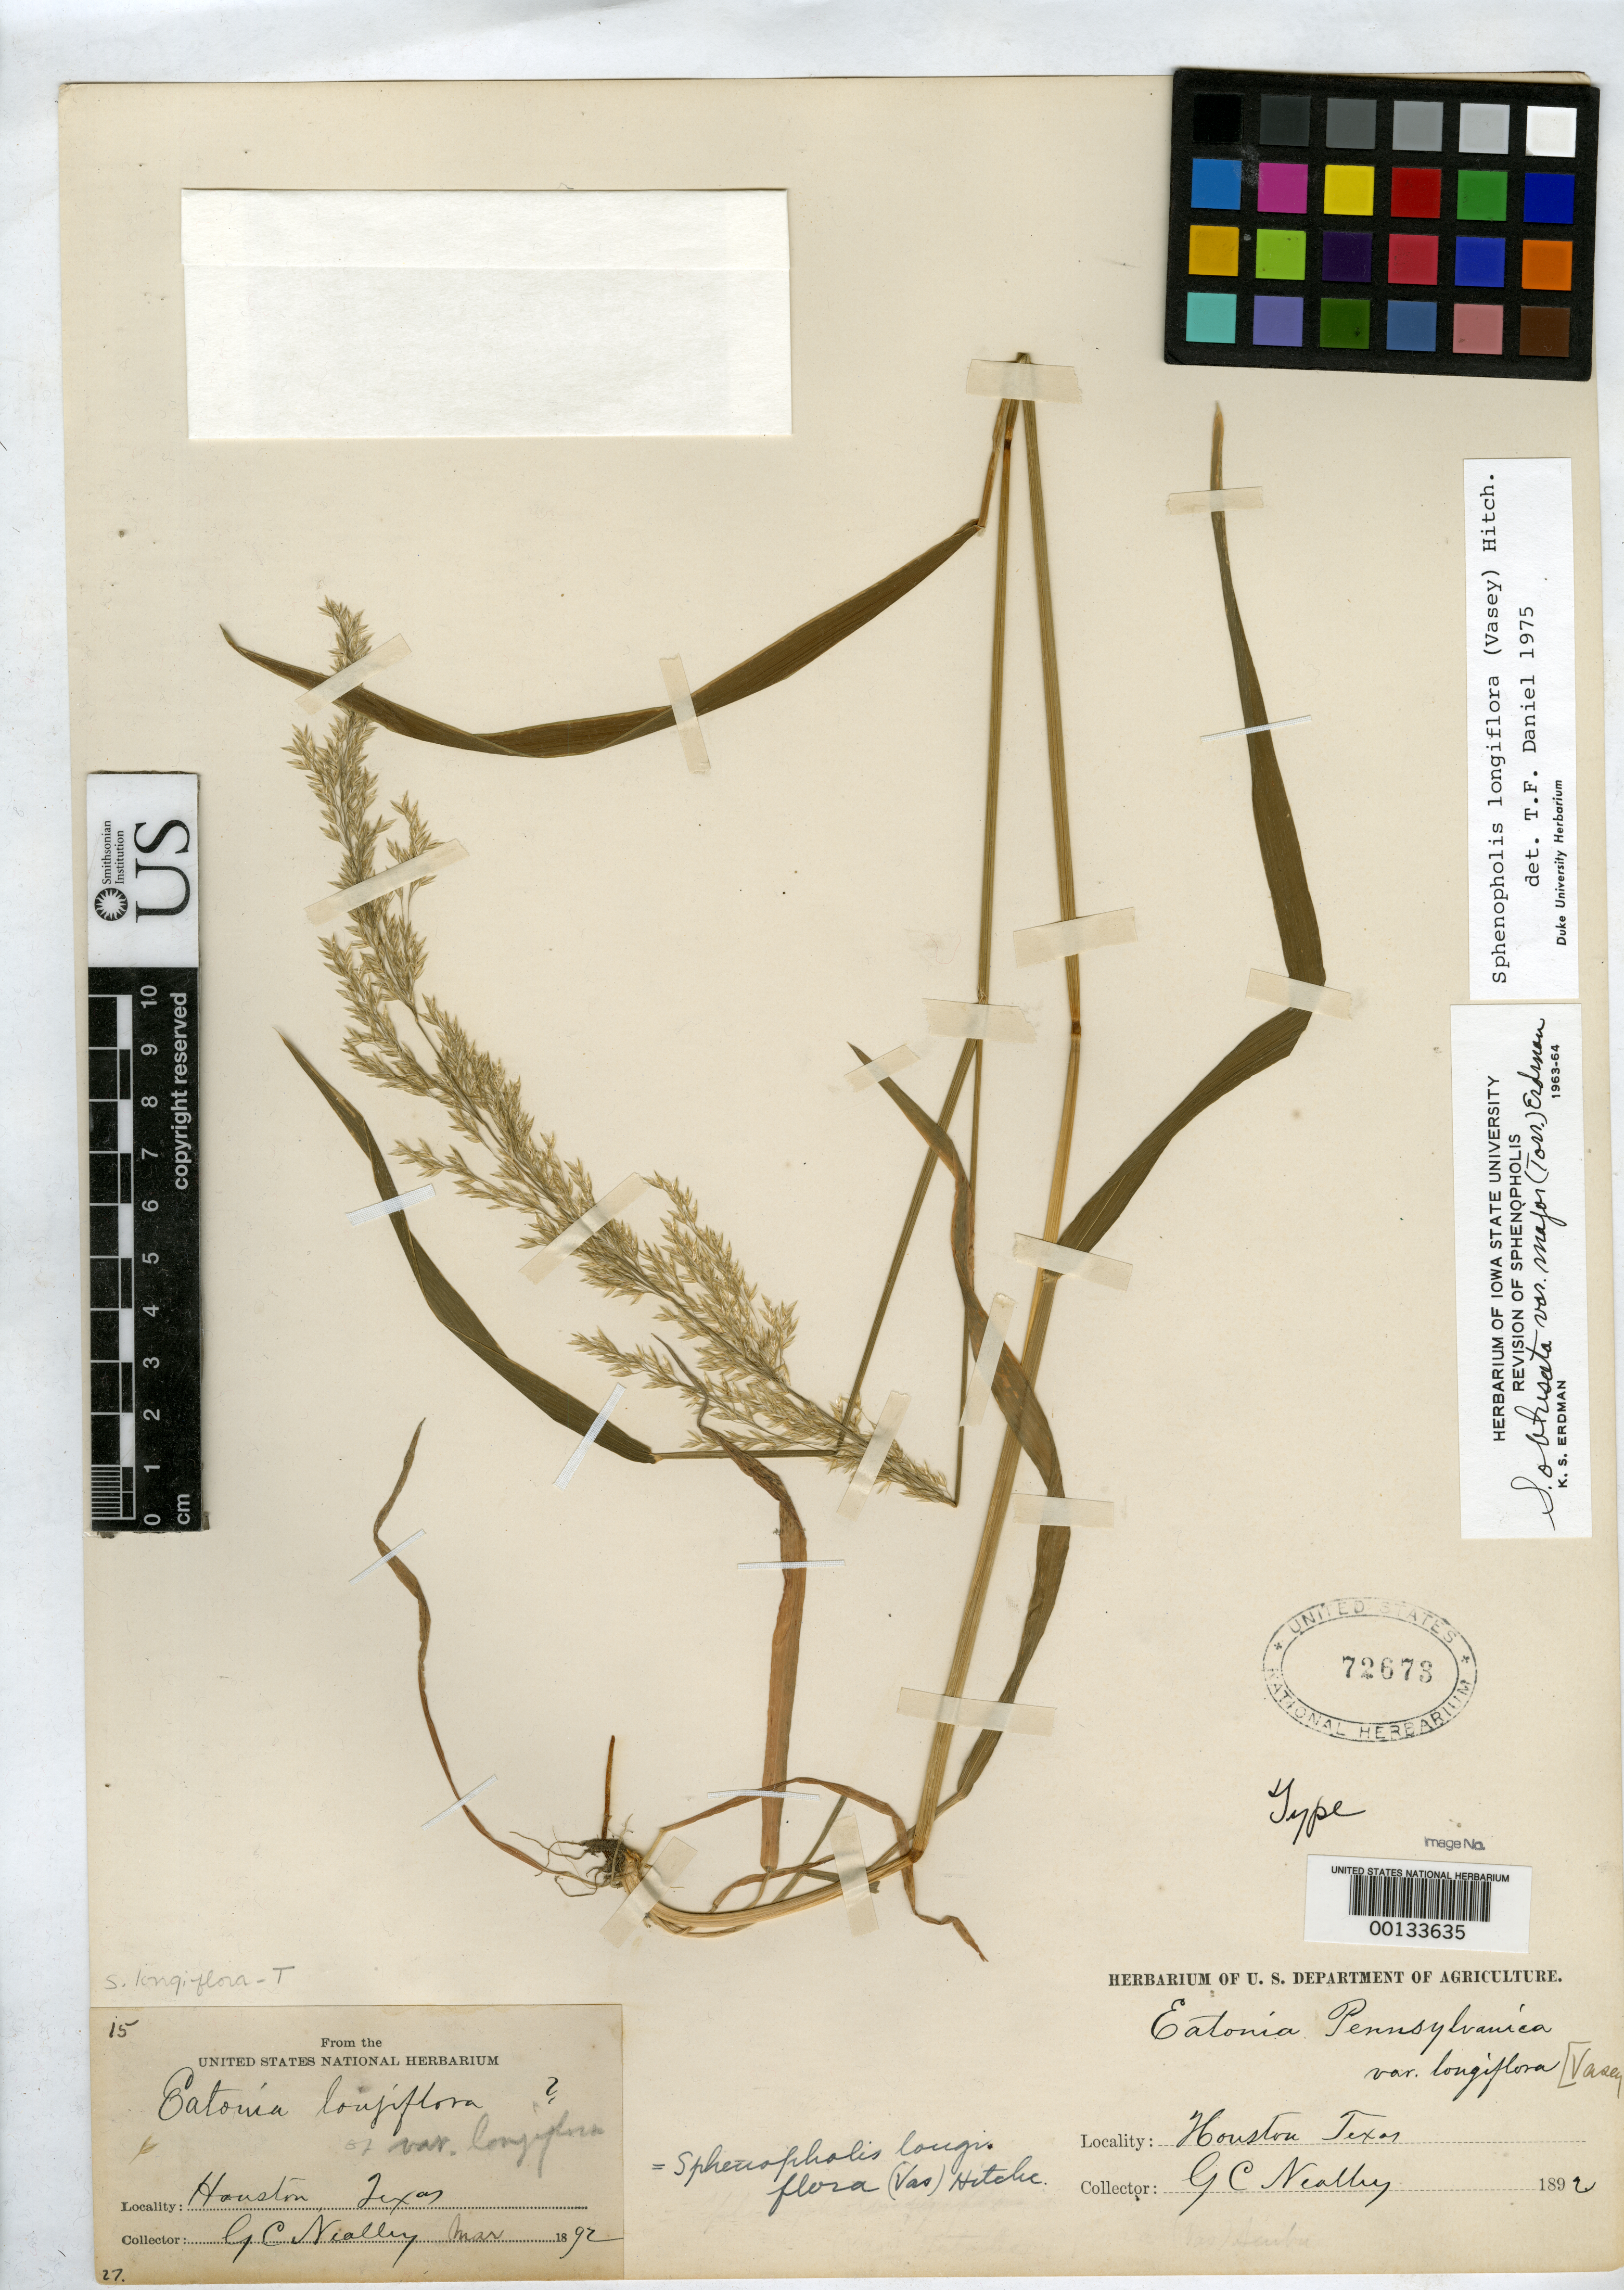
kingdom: Plantae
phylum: Tracheophyta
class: Liliopsida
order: Poales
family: Poaceae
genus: Eatonia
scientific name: Eatonia pennsylvanica var. longiflora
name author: Vasey ex L.H. Dewey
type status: Isotype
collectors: G. C. Nealley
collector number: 15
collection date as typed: Mar 1892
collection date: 1892-03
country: United States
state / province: Texas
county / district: Houston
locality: Houston.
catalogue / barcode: US 72673